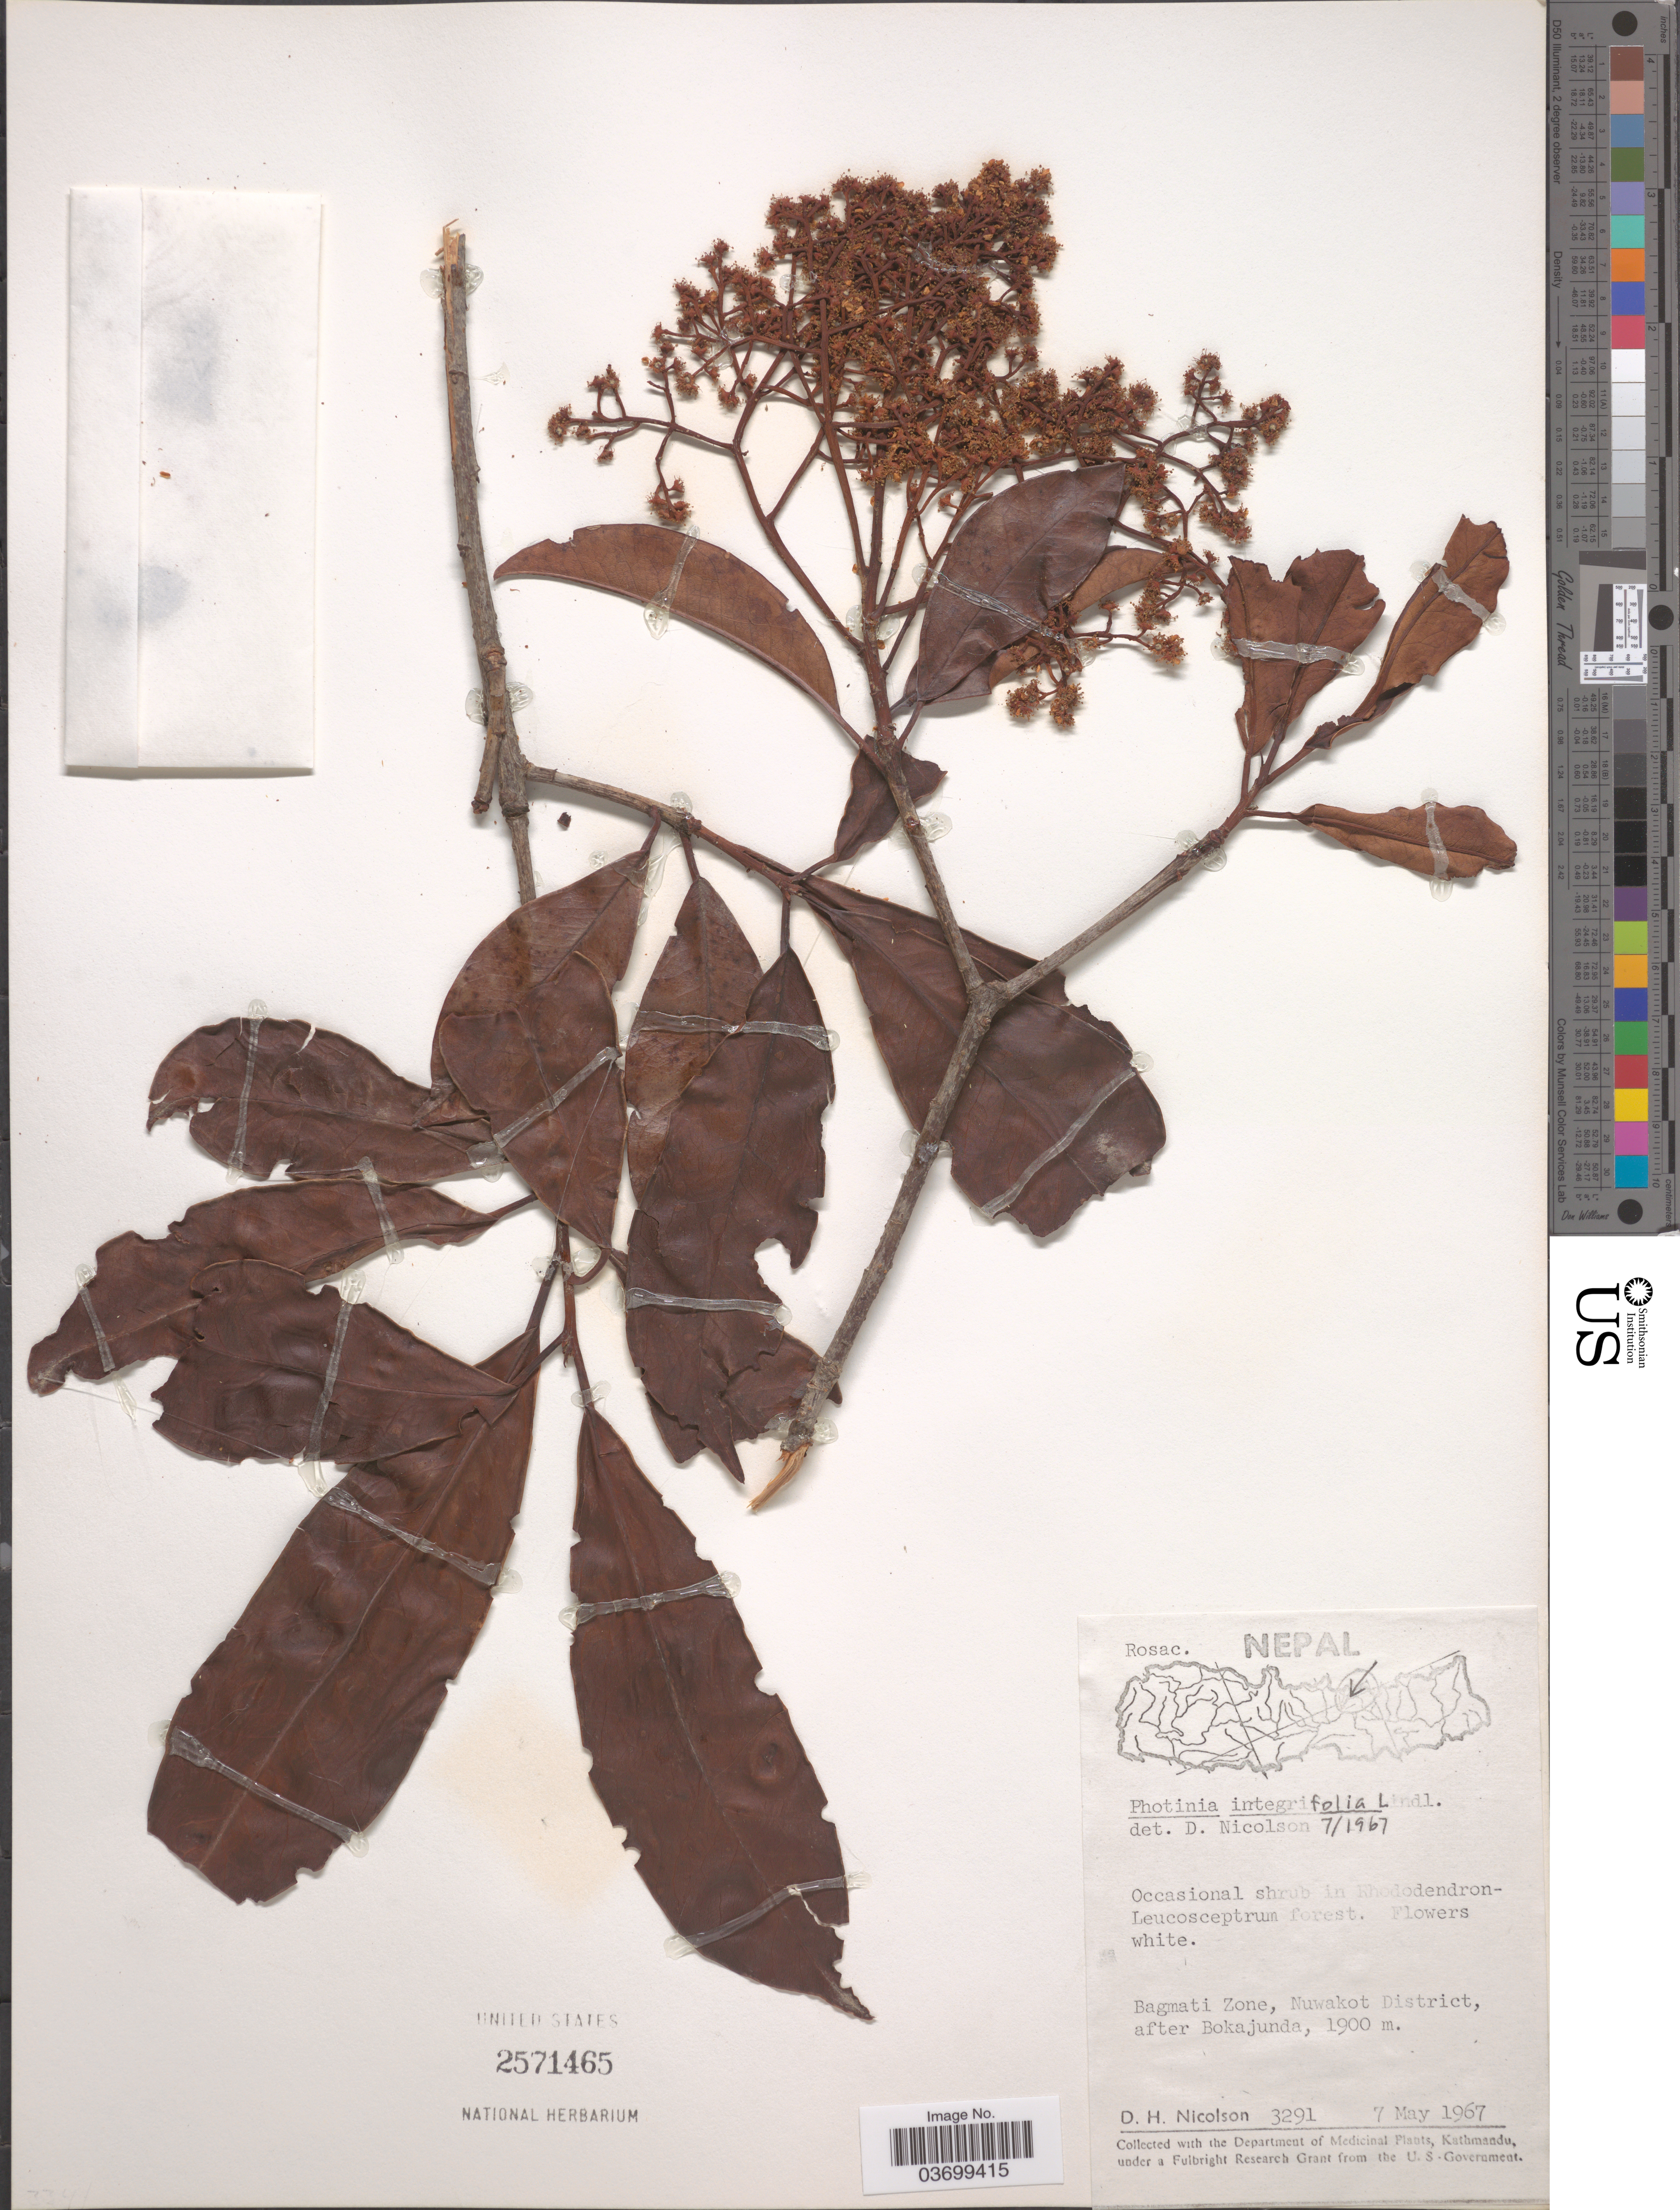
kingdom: Plantae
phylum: Tracheophyta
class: Magnoliopsida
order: Rosales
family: Rosaceae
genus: Photinia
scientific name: Photinia integrifolia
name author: Lindl.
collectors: D. H. Nicolson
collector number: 3291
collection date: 1967-05-07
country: Nepal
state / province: Bagmati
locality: Bagmati Zone, Nuwakot District, after Bokajunda.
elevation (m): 1900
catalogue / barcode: US 2571465